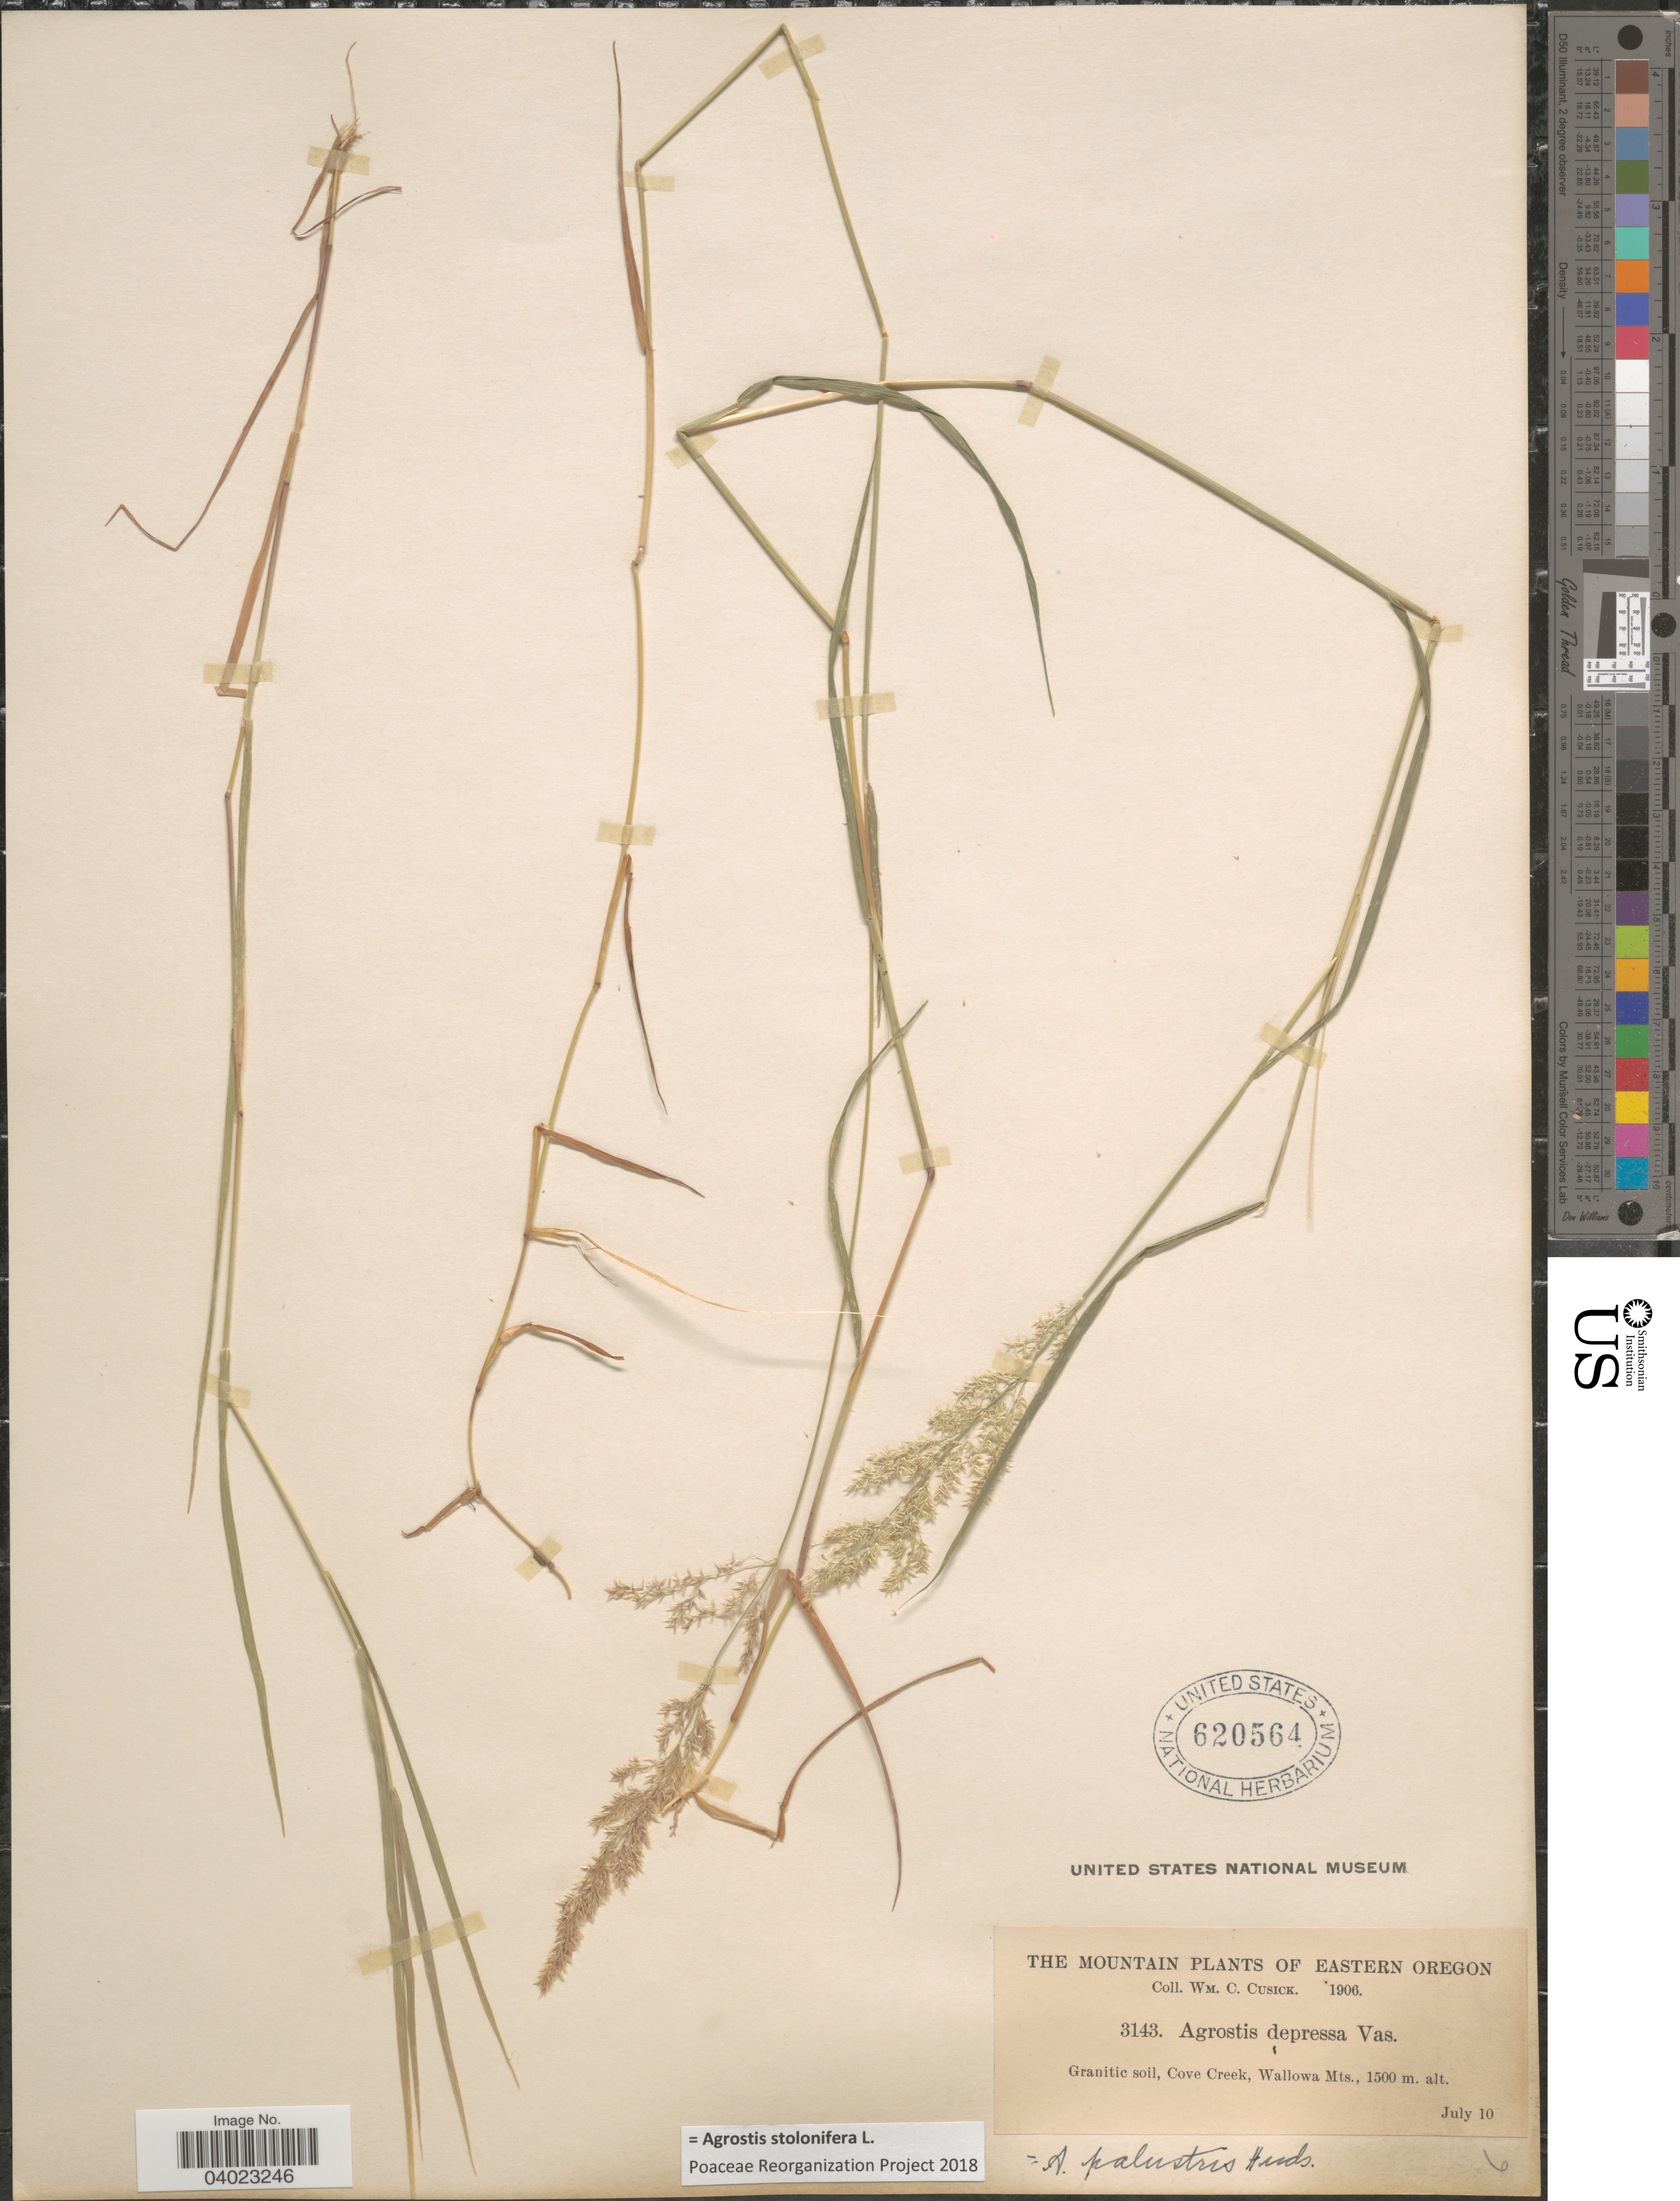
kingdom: Plantae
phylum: Tracheophyta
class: Liliopsida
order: Poales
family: Poaceae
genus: Agrostis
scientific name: Agrostis stolonifera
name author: L.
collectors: W. C. Cusick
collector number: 3143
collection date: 1906-07-10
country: United States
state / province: Oregon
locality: Eastern Oregon. Cove Creek, Wallowa Mts.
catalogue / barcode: US 620564